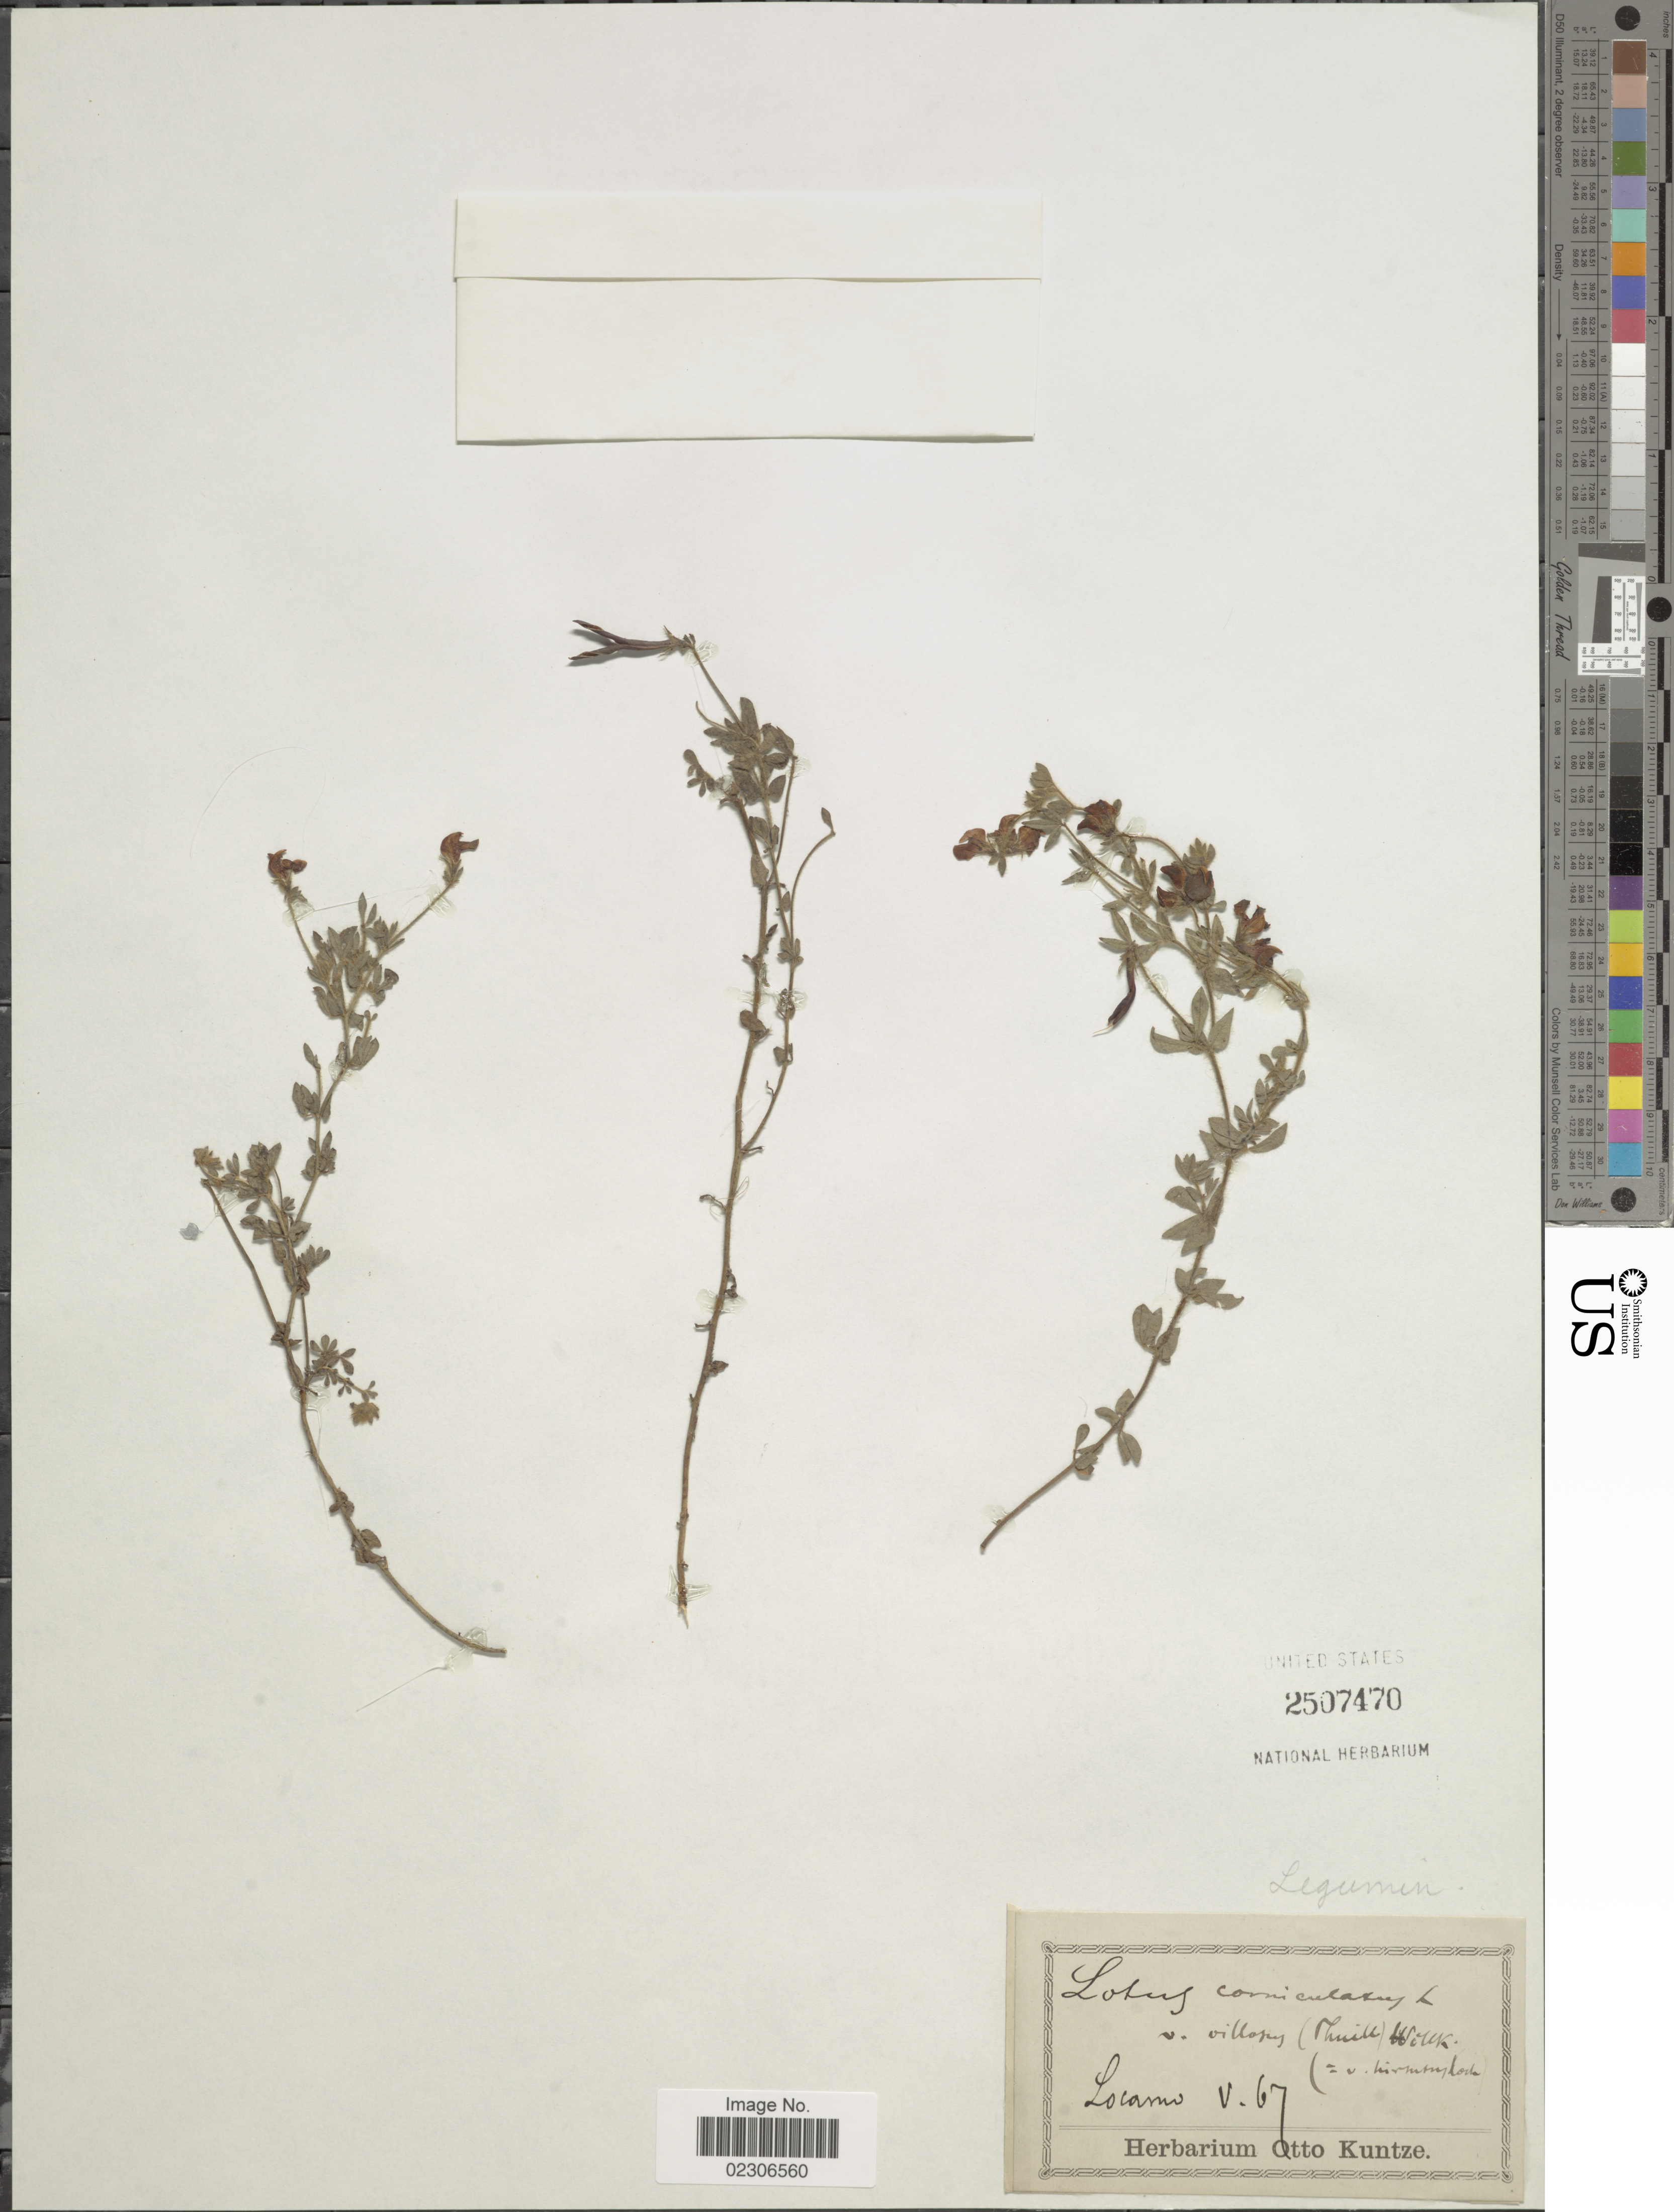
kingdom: Plantae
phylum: Tracheophyta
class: Magnoliopsida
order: Fabales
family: Fabaceae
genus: Lotus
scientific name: Lotus corniculatus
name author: L.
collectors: ex herb. Otto Kuntze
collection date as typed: Transcribed d/m/y: /5/67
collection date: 1867-05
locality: Locasuw [interpreted]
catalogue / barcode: US 2507470